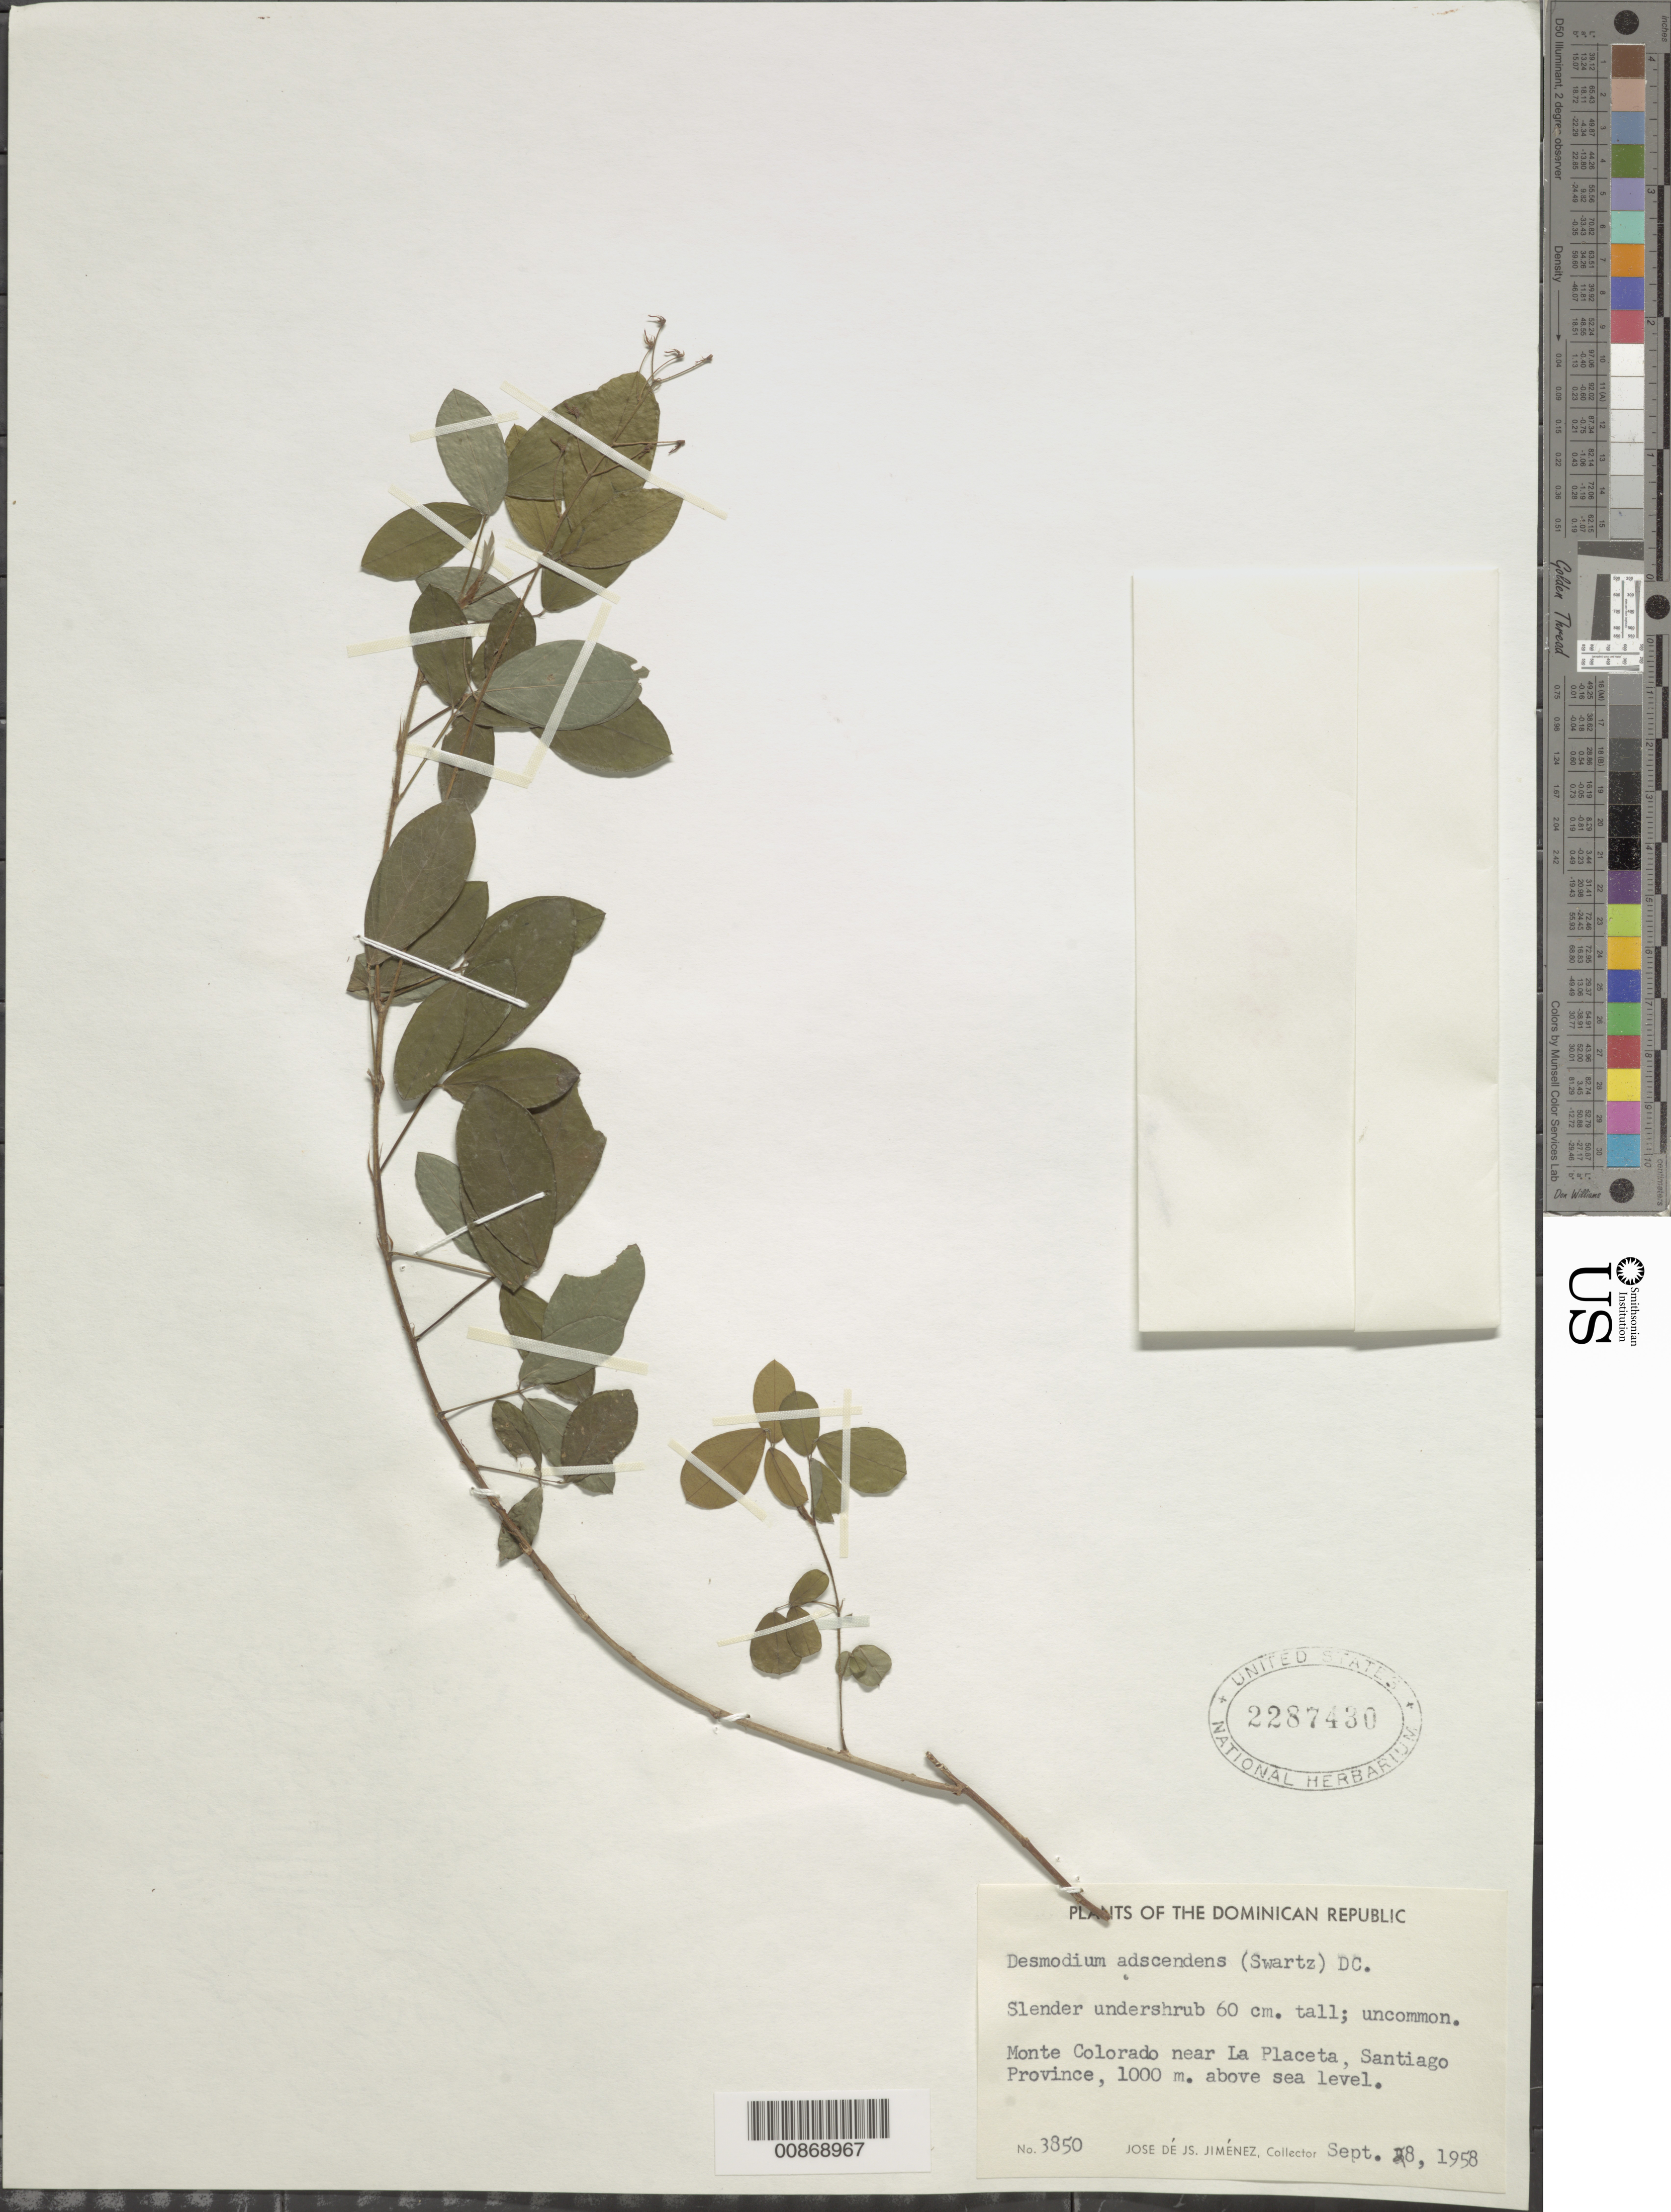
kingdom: Plantae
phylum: Tracheophyta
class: Magnoliopsida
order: Fabales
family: Fabaceae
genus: Grona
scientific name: Grona adscendens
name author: (Sw.) H. Ohashi & K. Ohashi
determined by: Strong, Mark T., (BOT), Smithsonian Institution - National Museum of Natural History (UNITED STATES)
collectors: J. J. Jiménez Almonte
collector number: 3850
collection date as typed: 28 Sep 1958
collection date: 1958-09-28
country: Dominican Republic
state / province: Santiago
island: Hispaniola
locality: Monte Colorado near La Placeta.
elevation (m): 1000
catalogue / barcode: US 2287430